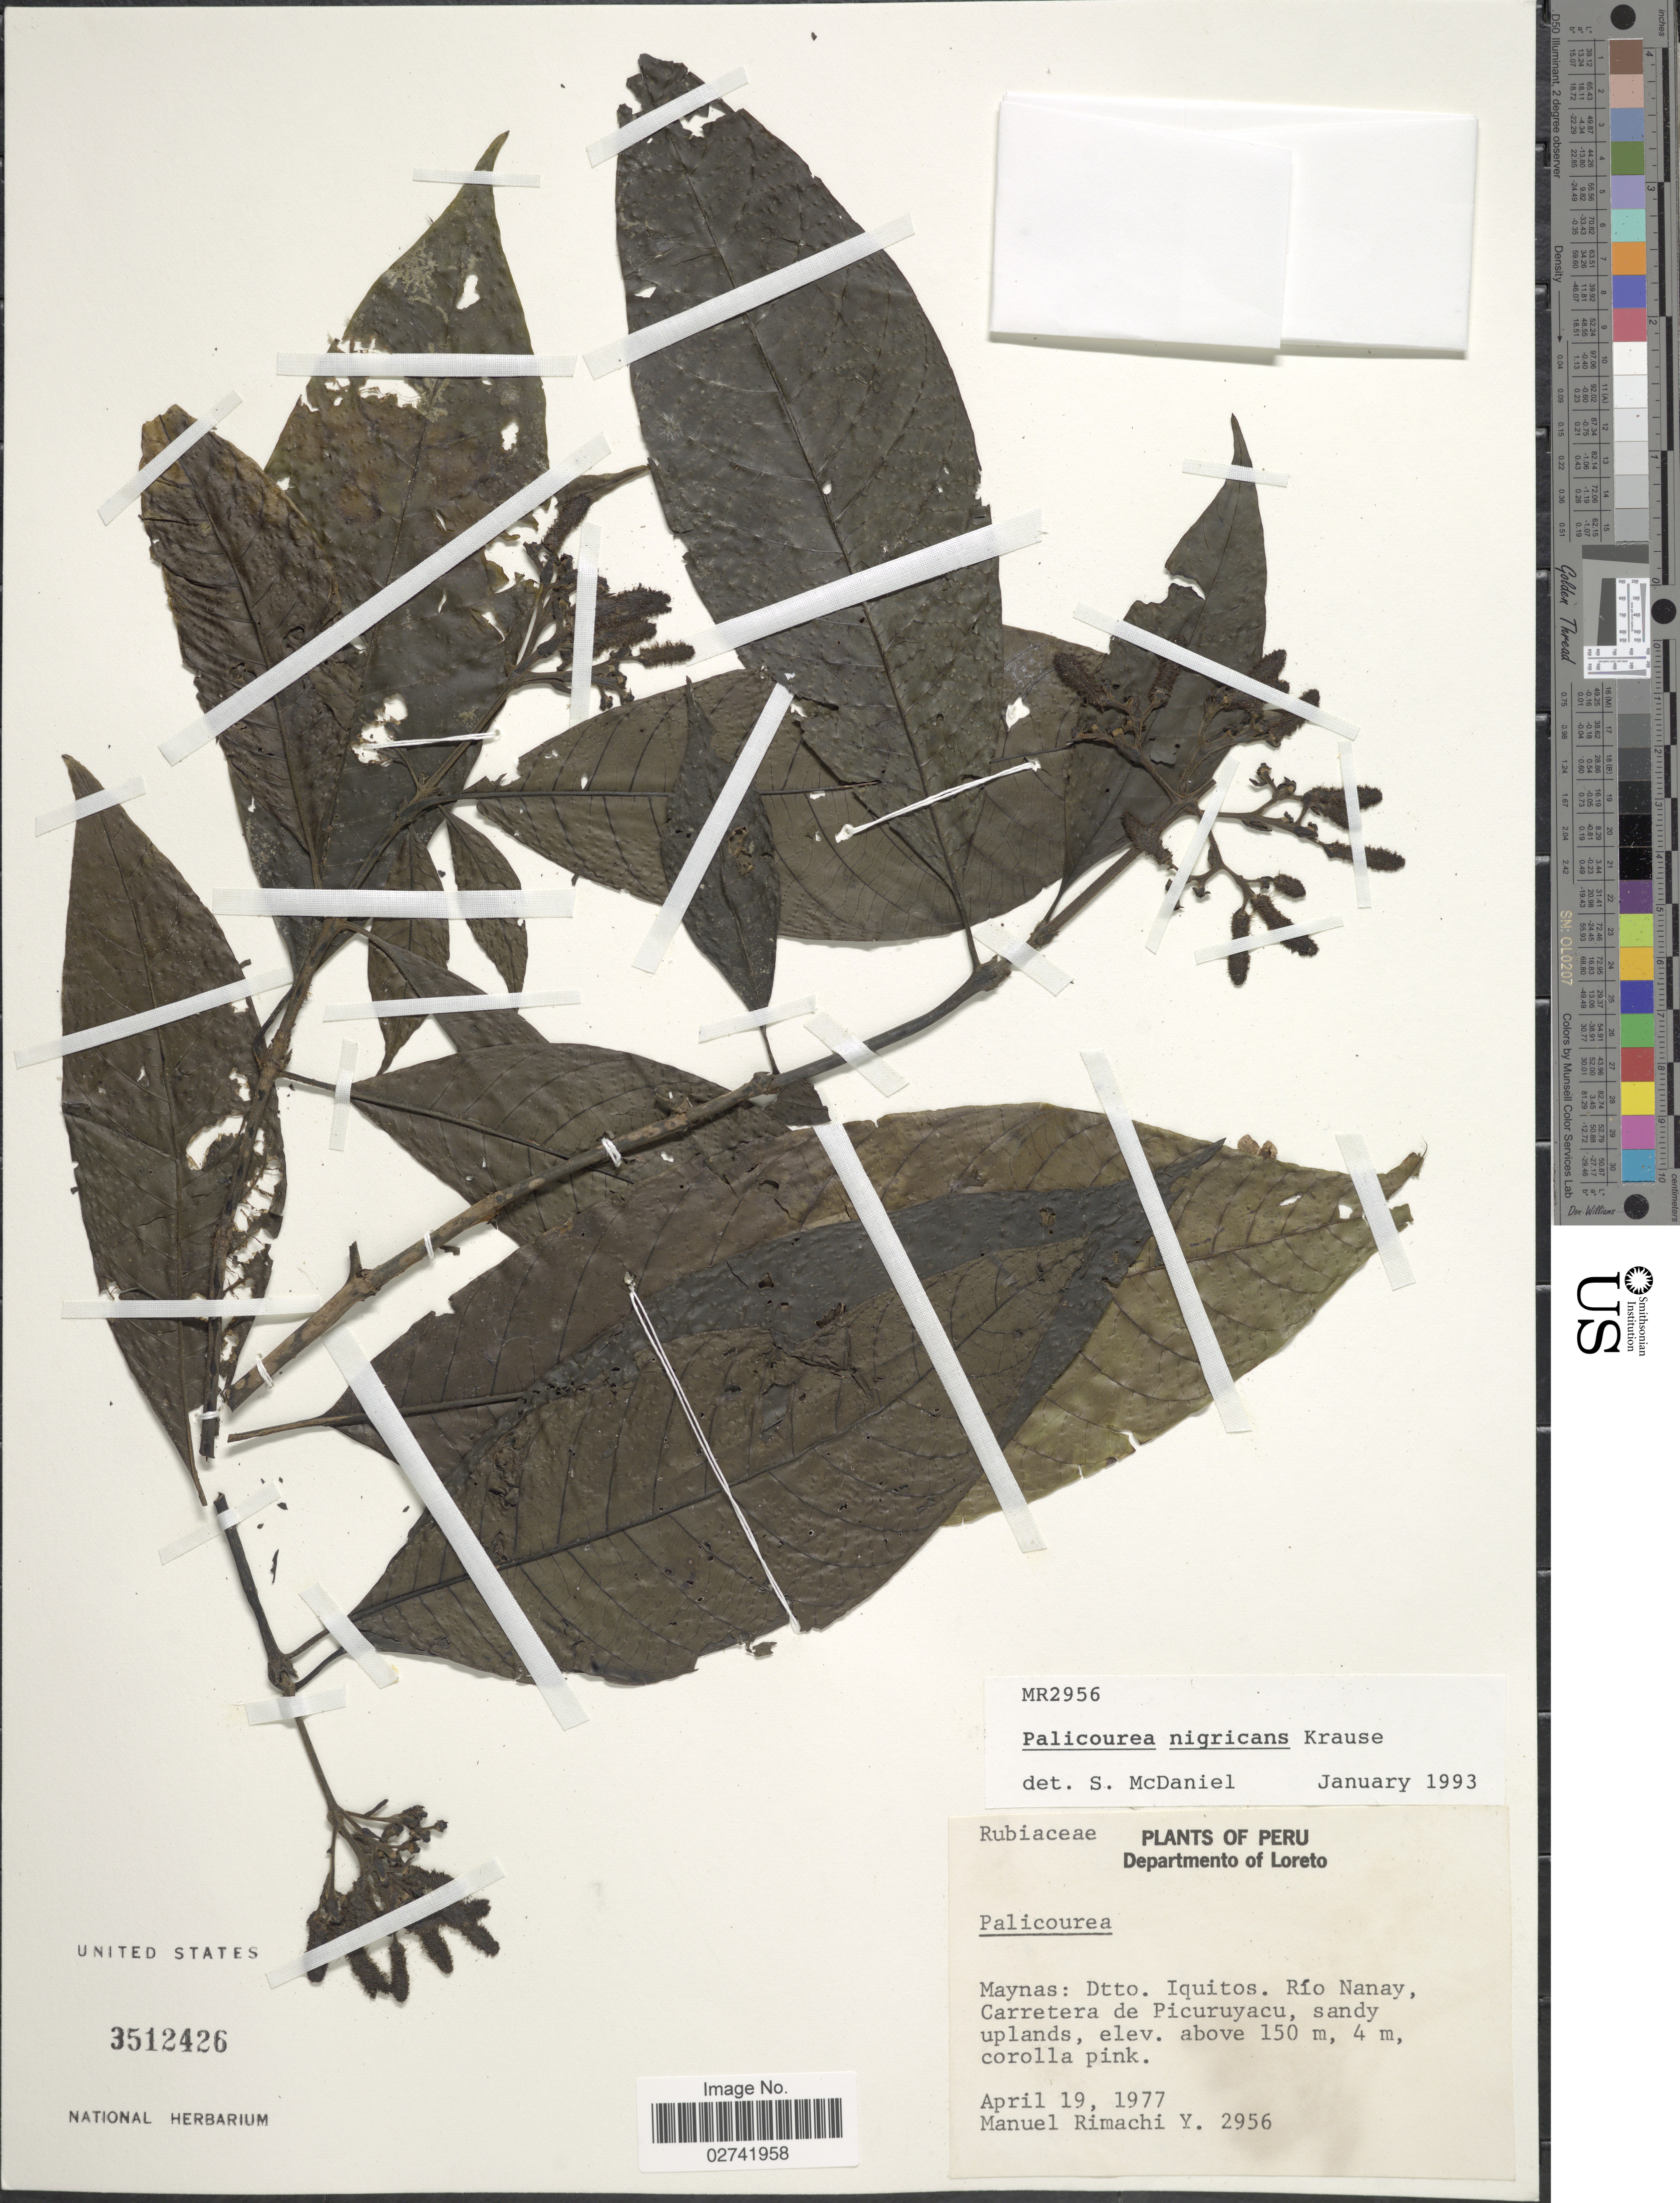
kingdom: Plantae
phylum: Tracheophyta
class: Magnoliopsida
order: Gentianales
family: Rubiaceae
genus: Palicourea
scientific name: Palicourea nigricans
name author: Krause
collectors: M. Rimachi Y.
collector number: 2956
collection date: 1977-04-19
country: Peru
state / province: Loreto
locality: Maynas: Dtto. Iquitos. Rio Nanay, Carretera de Picuruyacu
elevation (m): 150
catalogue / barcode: US 3512426